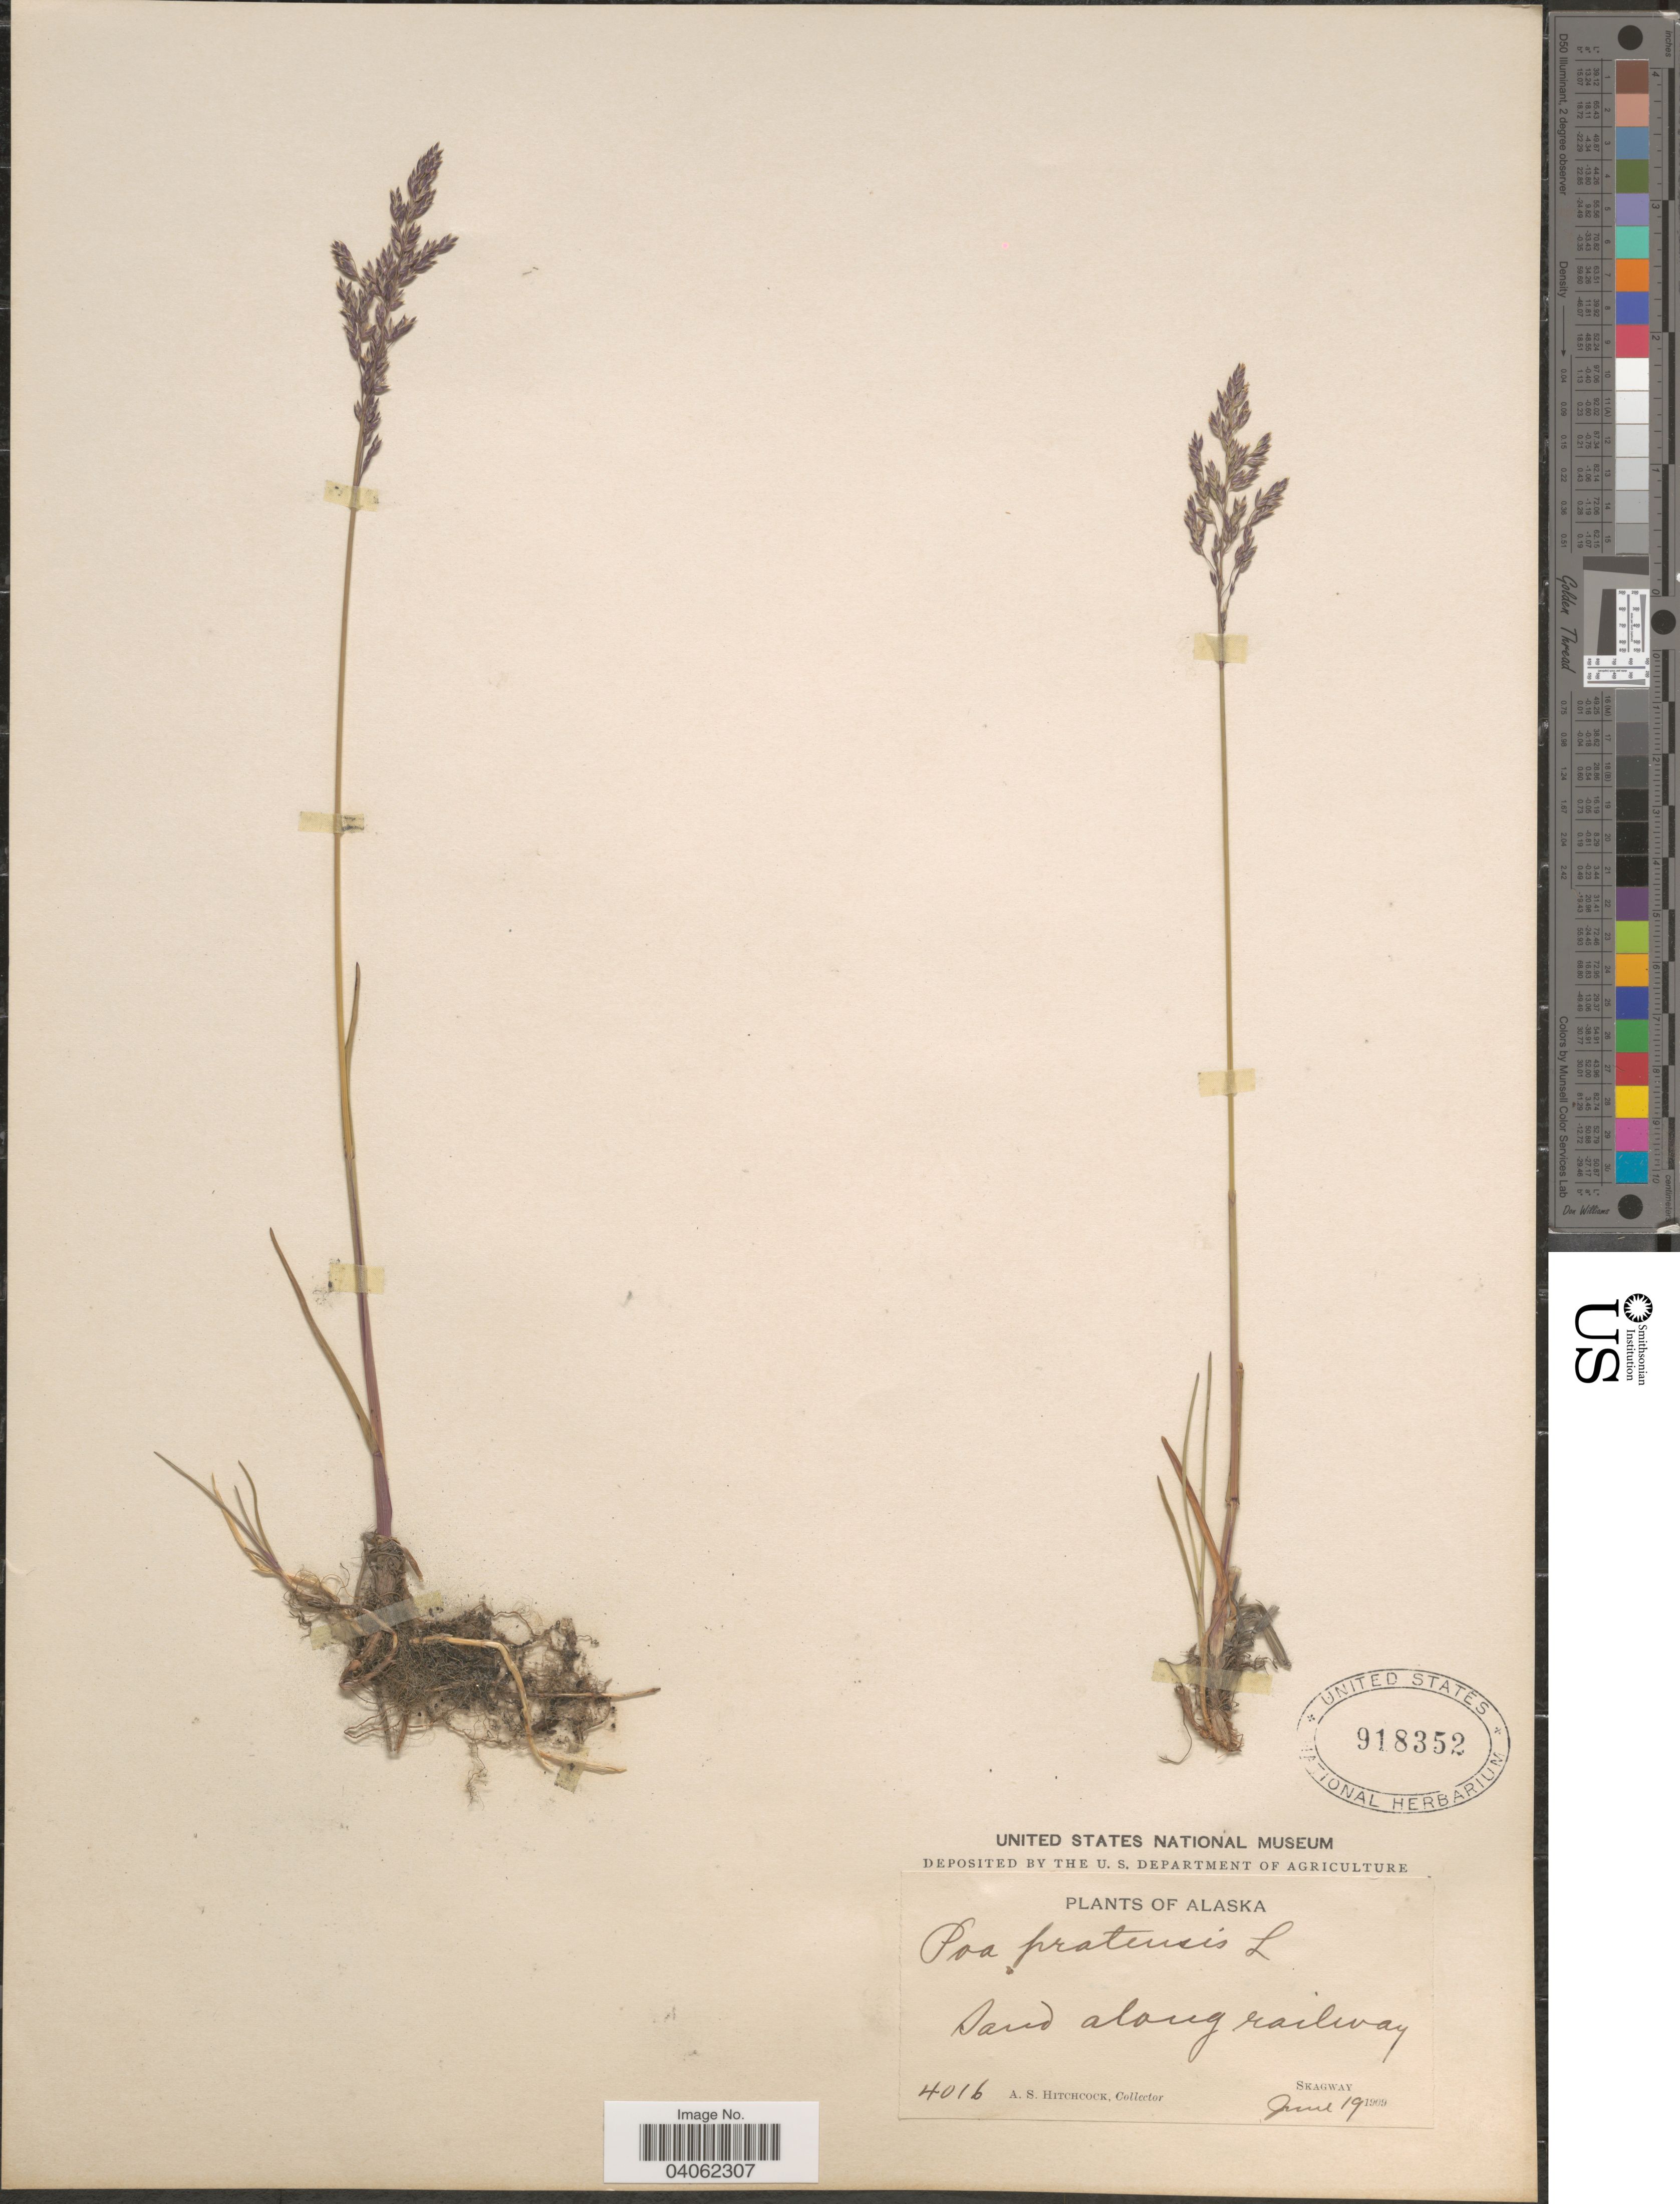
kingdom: Plantae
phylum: Tracheophyta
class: Liliopsida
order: Poales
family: Poaceae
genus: Poa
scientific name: Poa pratensis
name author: L.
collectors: A. S. Hitchcock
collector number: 4016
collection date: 1909-06-19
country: United States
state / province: Alaska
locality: Skagway.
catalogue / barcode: US 918352